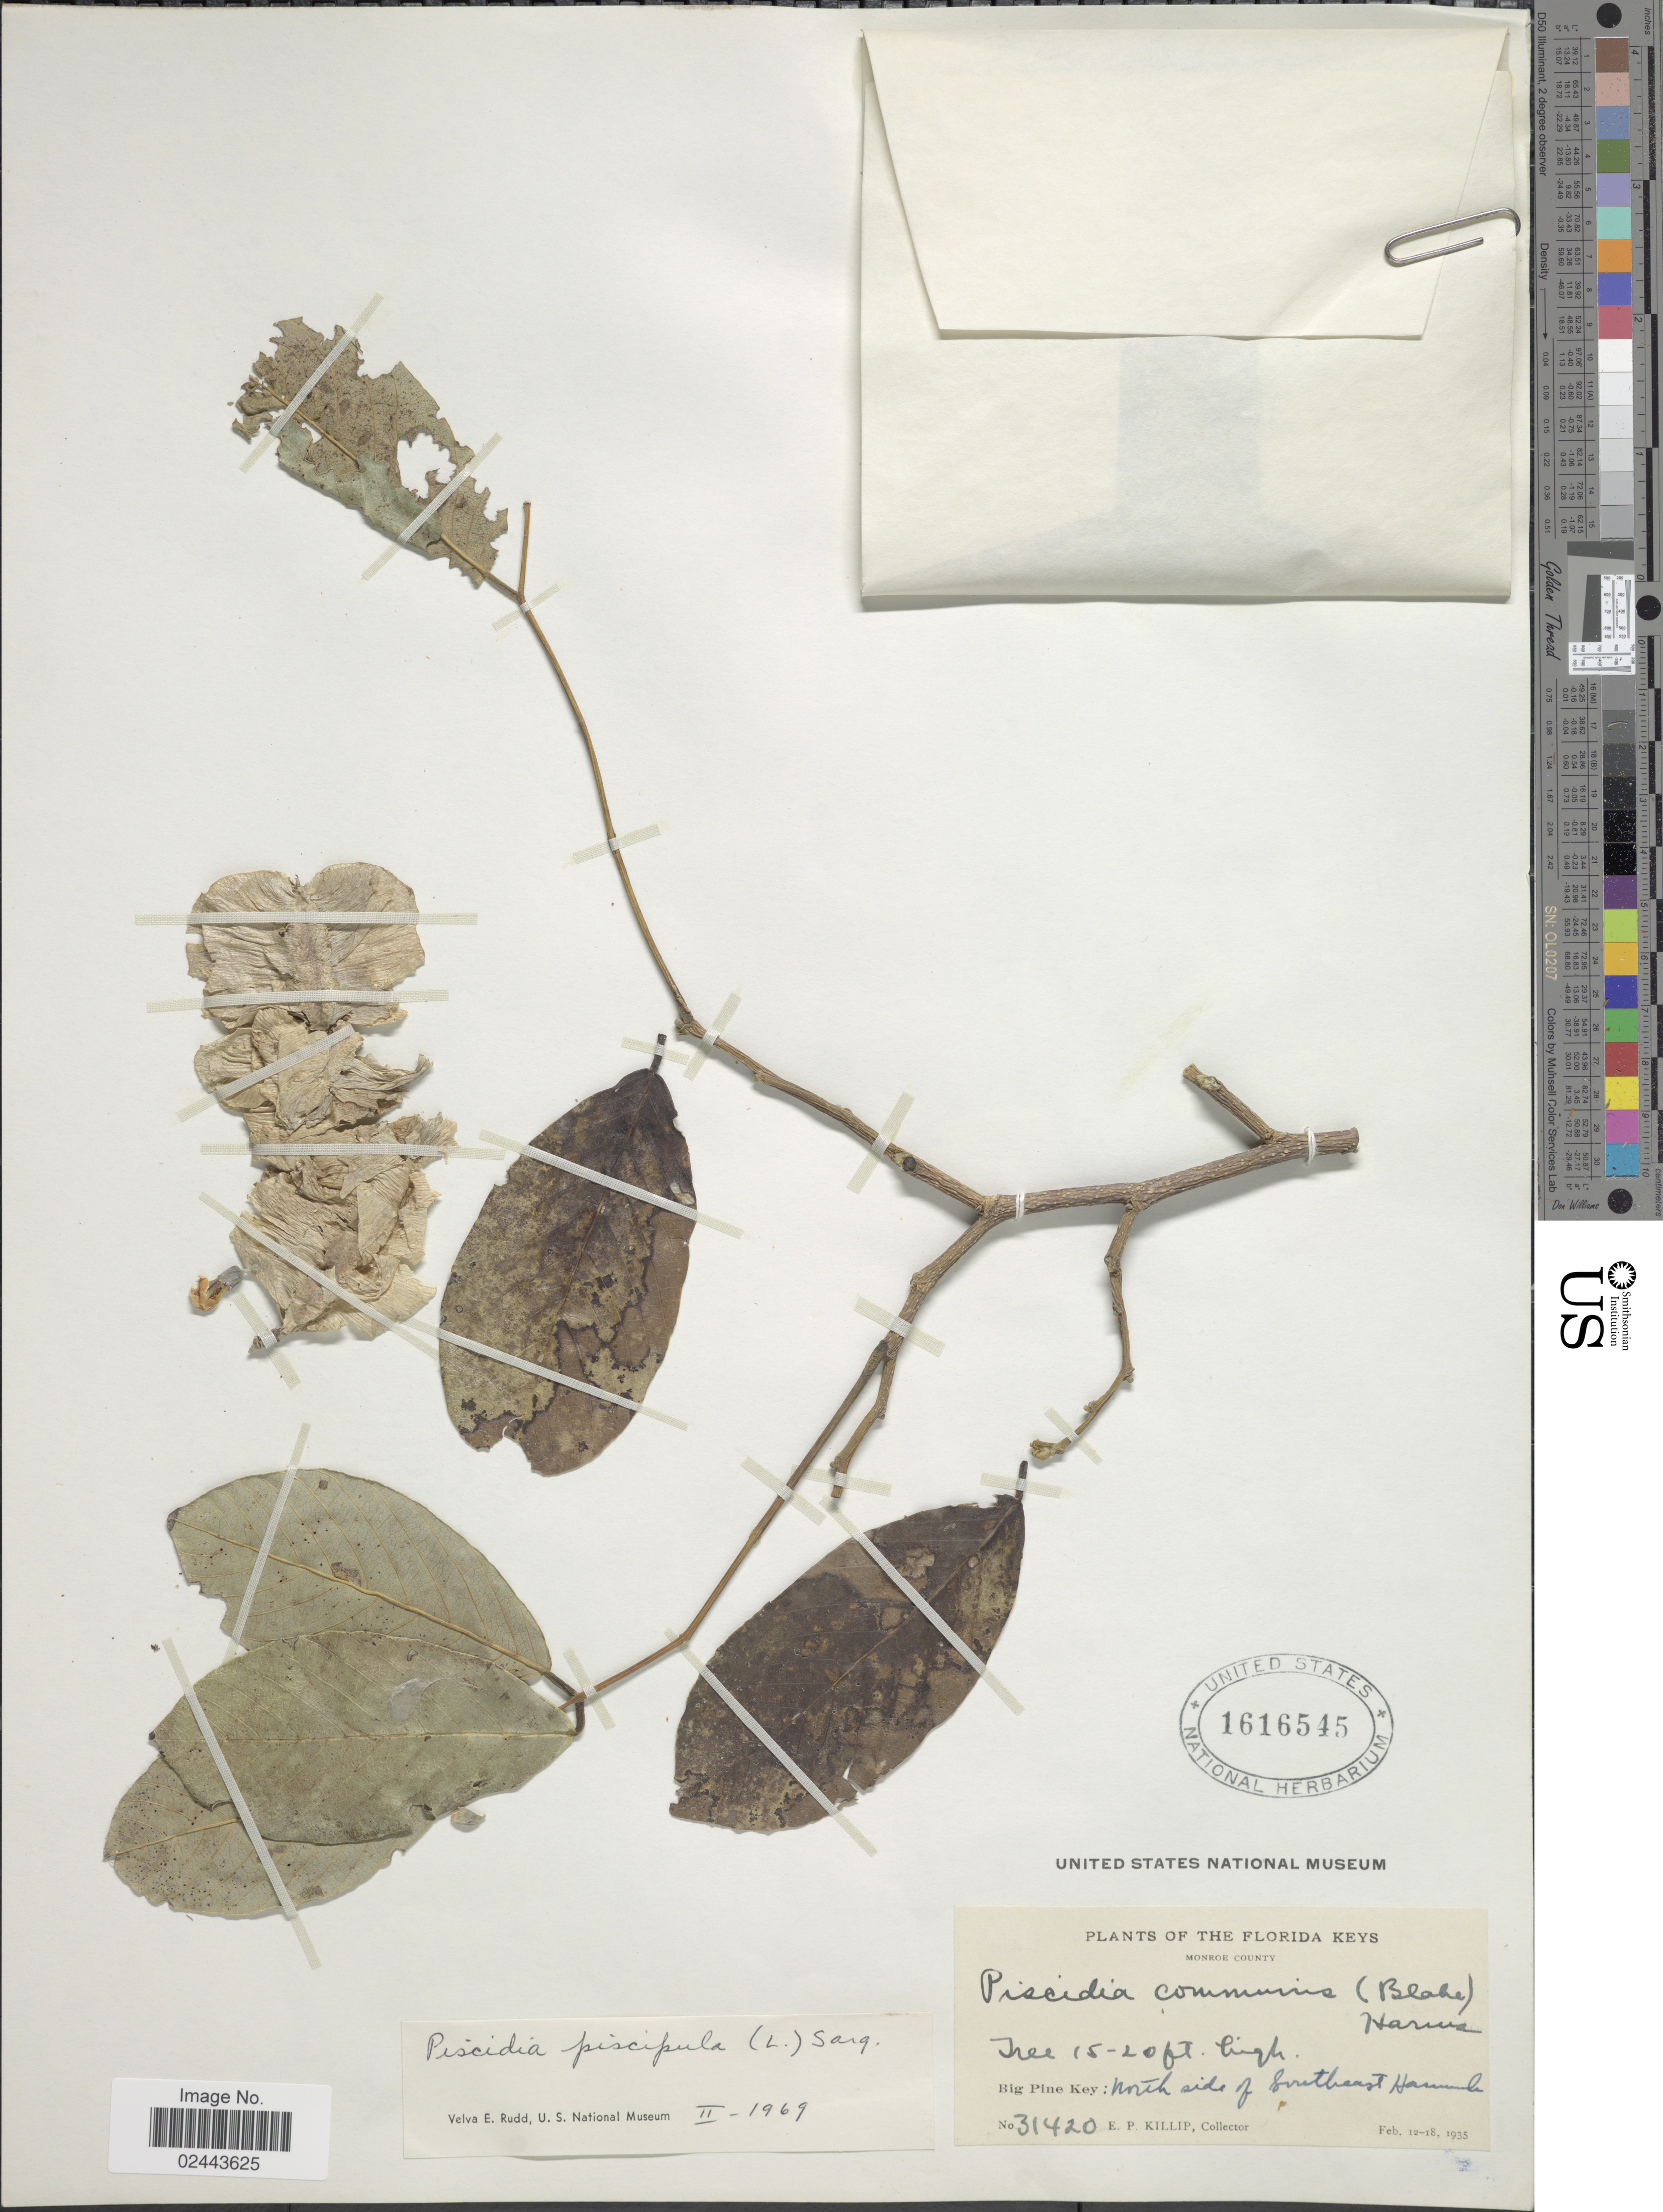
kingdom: Plantae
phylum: Tracheophyta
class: Magnoliopsida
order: Fabales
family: Fabaceae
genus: Piscidia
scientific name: Piscidia piscipula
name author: (L.) Sarg.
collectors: E. P. Killip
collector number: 31420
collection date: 1935-02-12/1935-02-18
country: United States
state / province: Florida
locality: Florida Keys, Monroe County, Big Pine Key: north side of southeast Hammock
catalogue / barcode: US 1616545